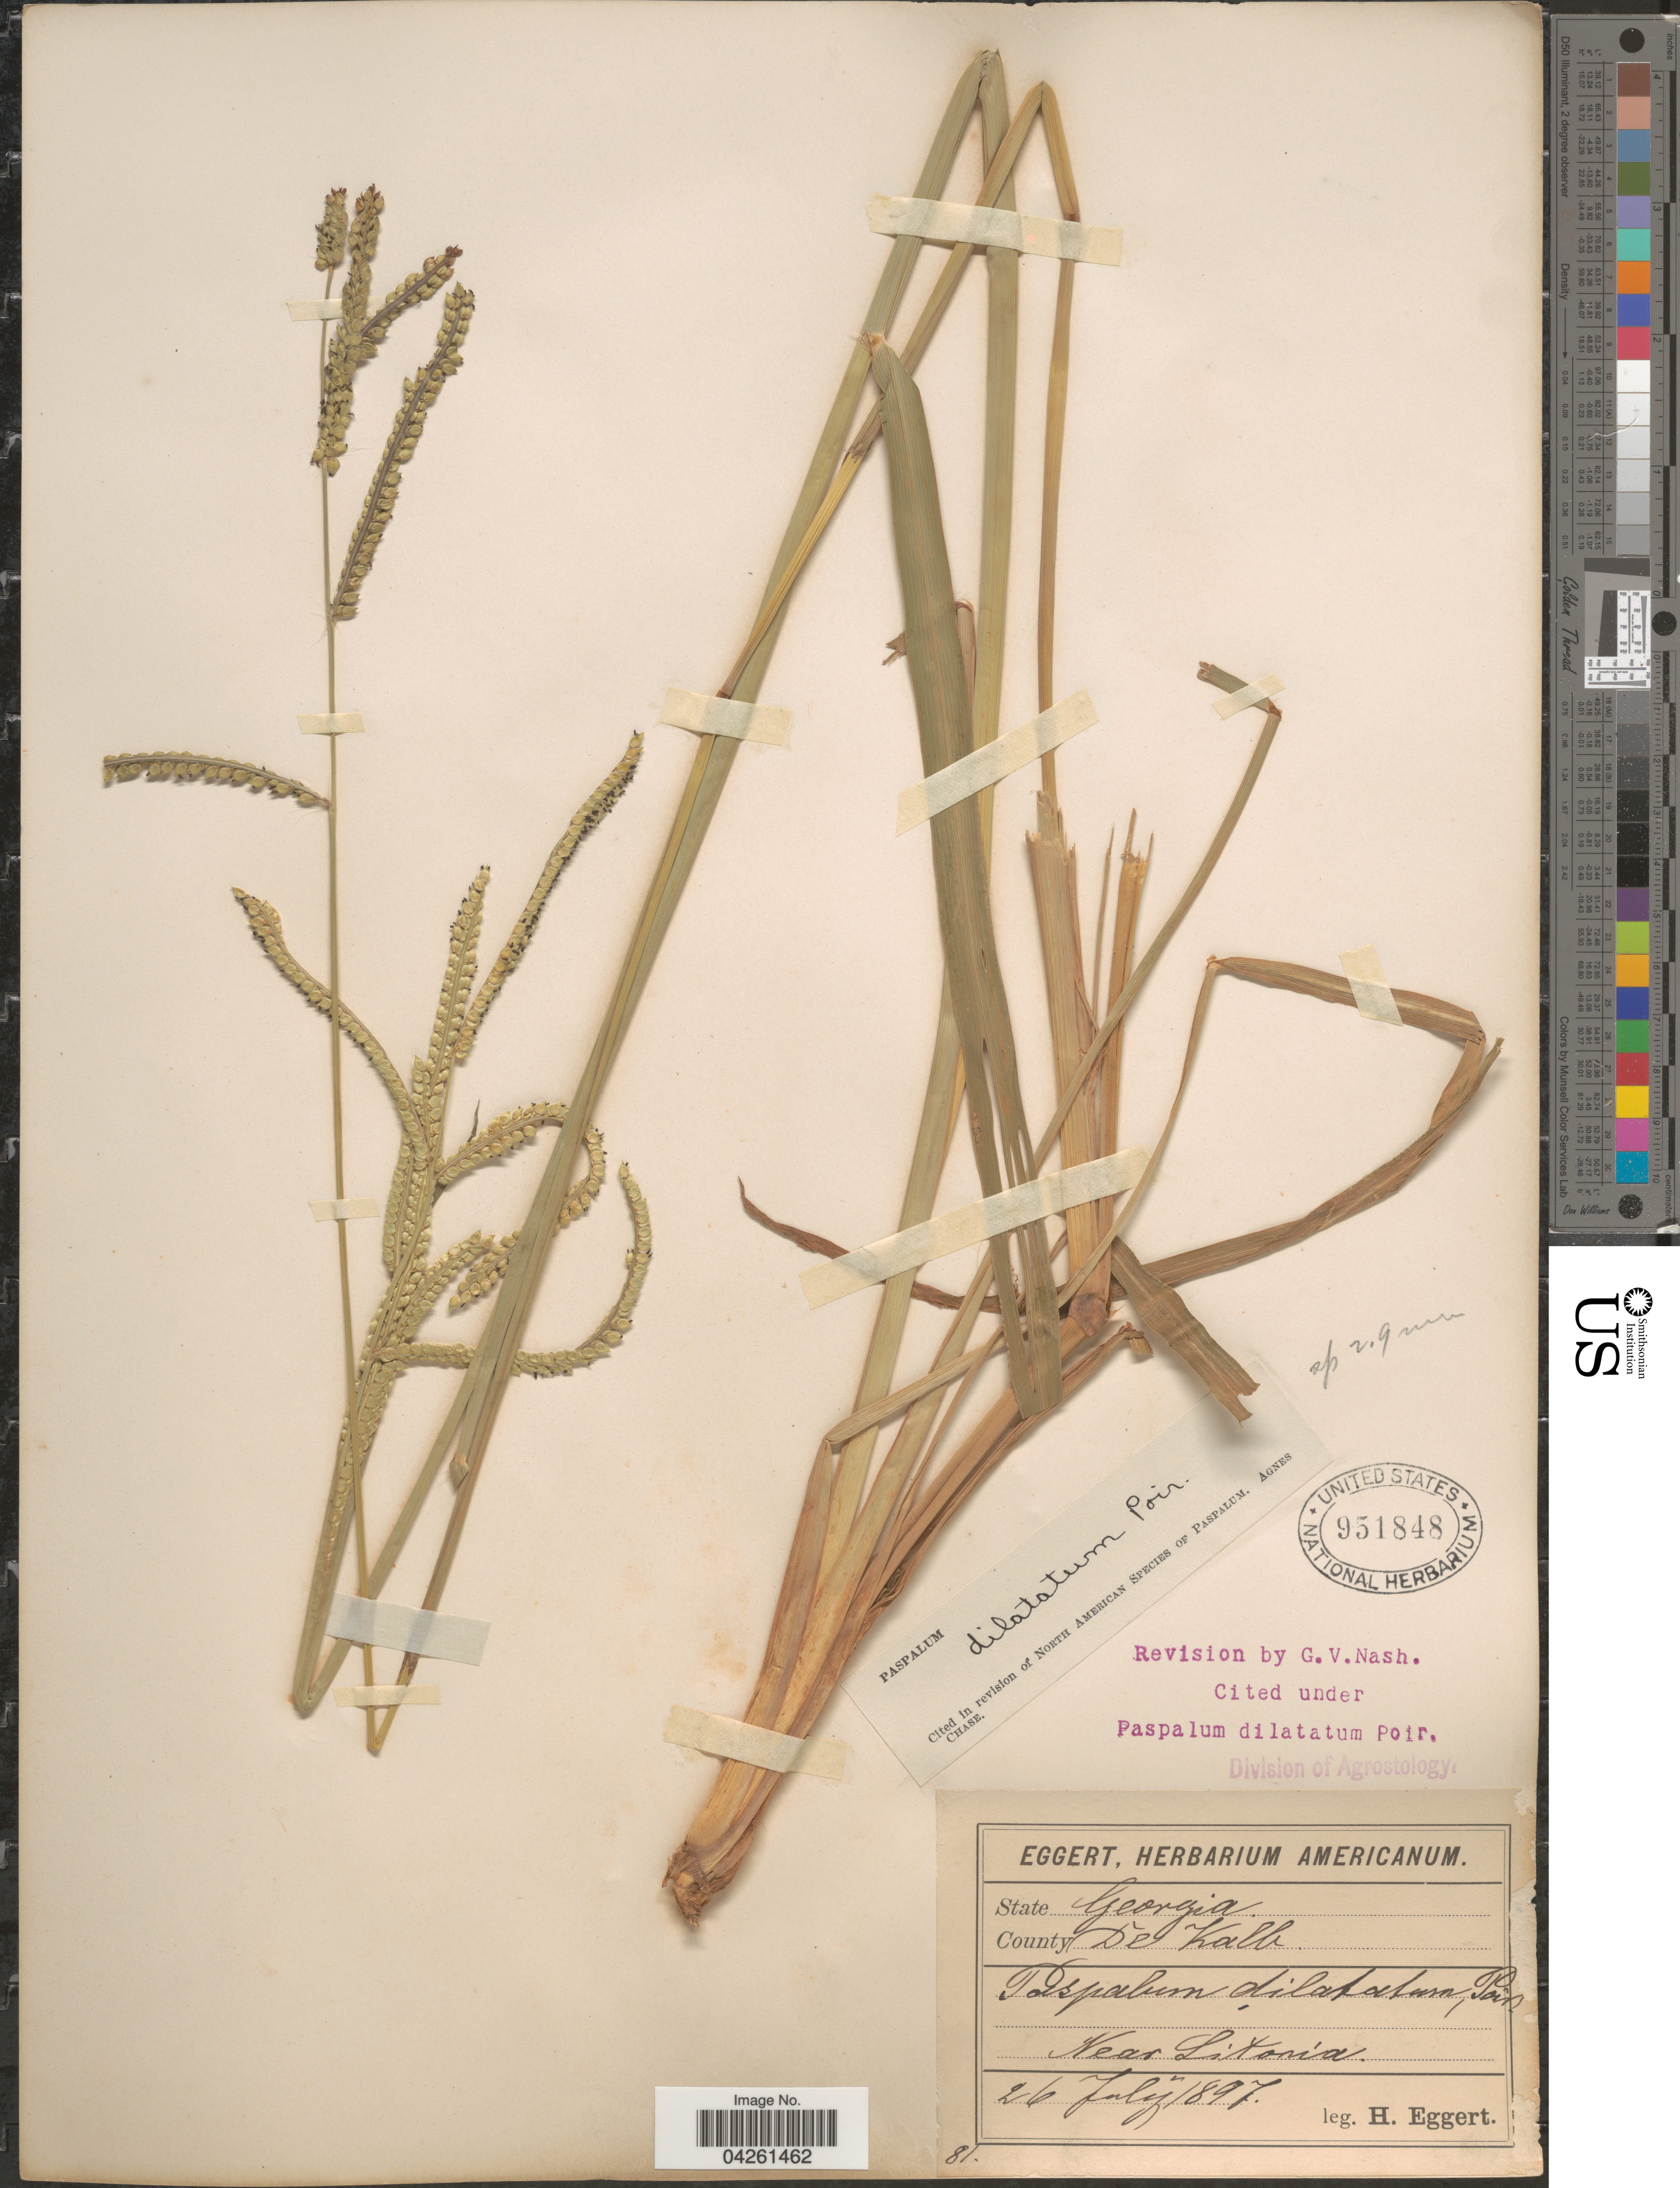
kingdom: Plantae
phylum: Tracheophyta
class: Liliopsida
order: Poales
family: Poaceae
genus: Paspalum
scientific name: Paspalum dilatatum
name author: Poir.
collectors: H. Eggert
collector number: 81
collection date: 1897-07-26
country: United States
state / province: Georgia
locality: County De Kalb. Near Litonia.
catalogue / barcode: US 951848